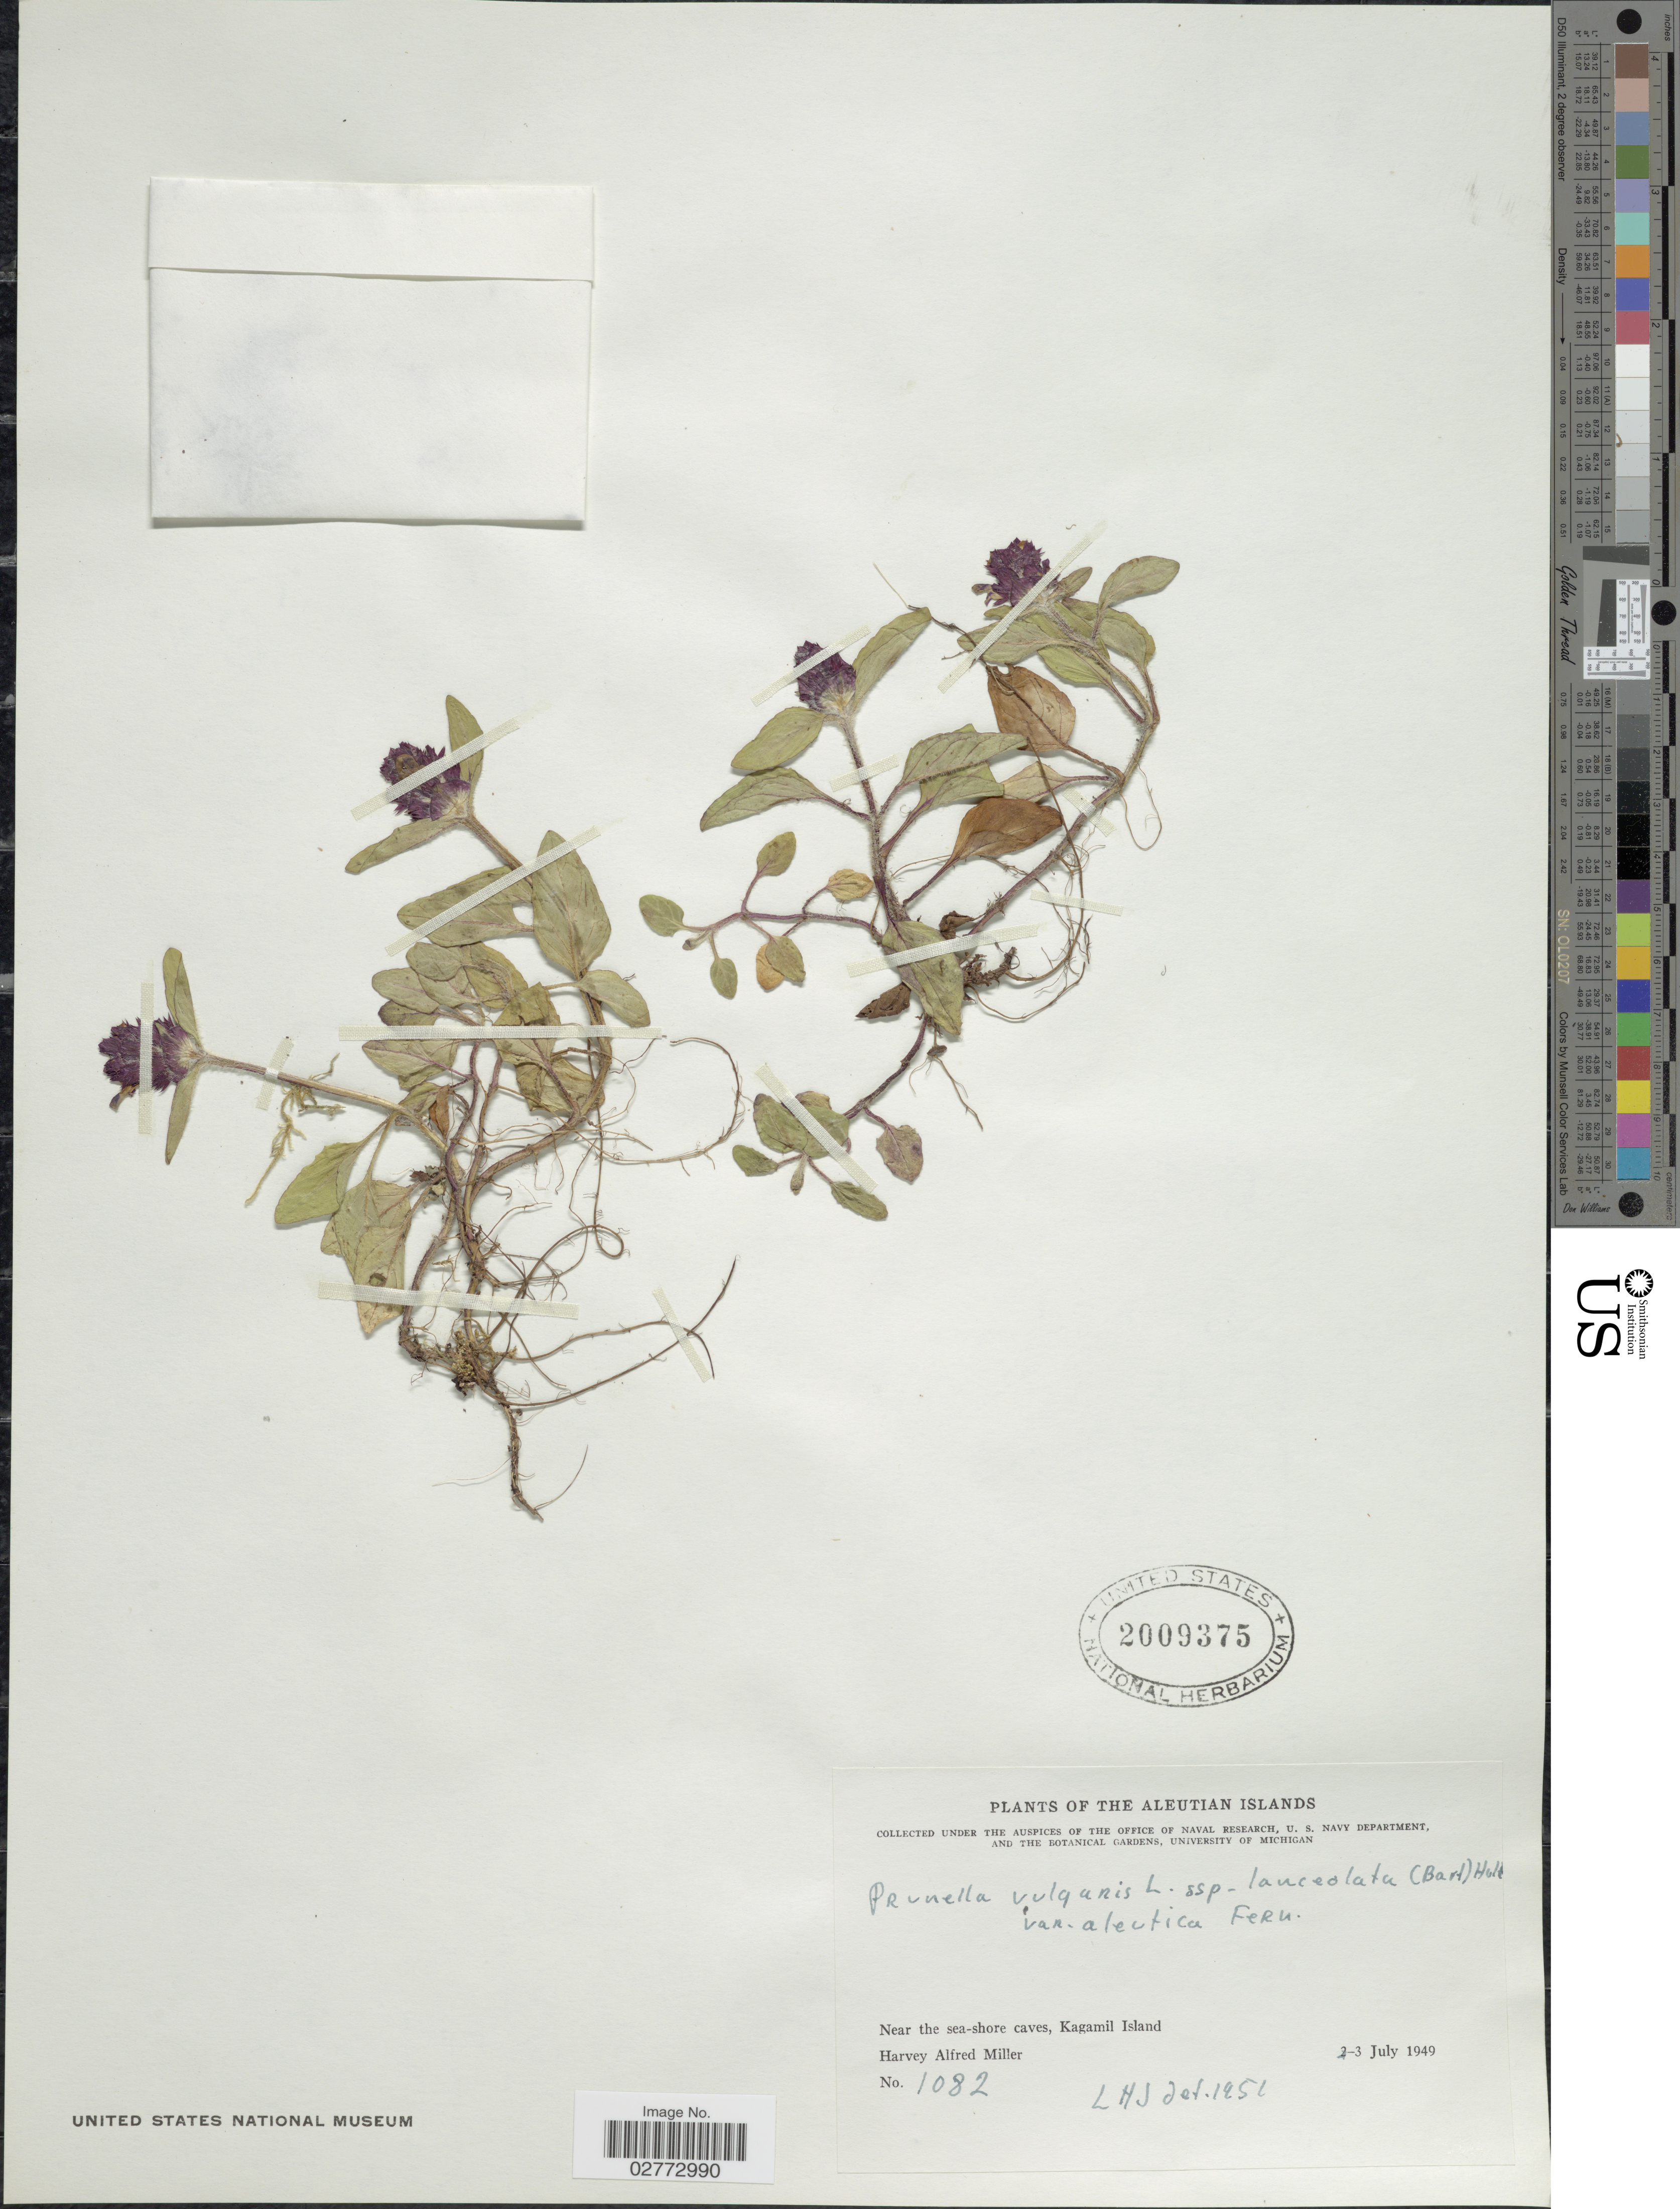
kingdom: Plantae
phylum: Tracheophyta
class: Magnoliopsida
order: Lamiales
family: Lamiaceae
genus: Prunella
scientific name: Prunella vulgaris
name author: L.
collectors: H. A. Miller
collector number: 1082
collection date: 1949-07-03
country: United States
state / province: Alaska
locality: Aleutian Islands. Near the sea-shore caves, Kagamil Island.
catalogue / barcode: US 2009375